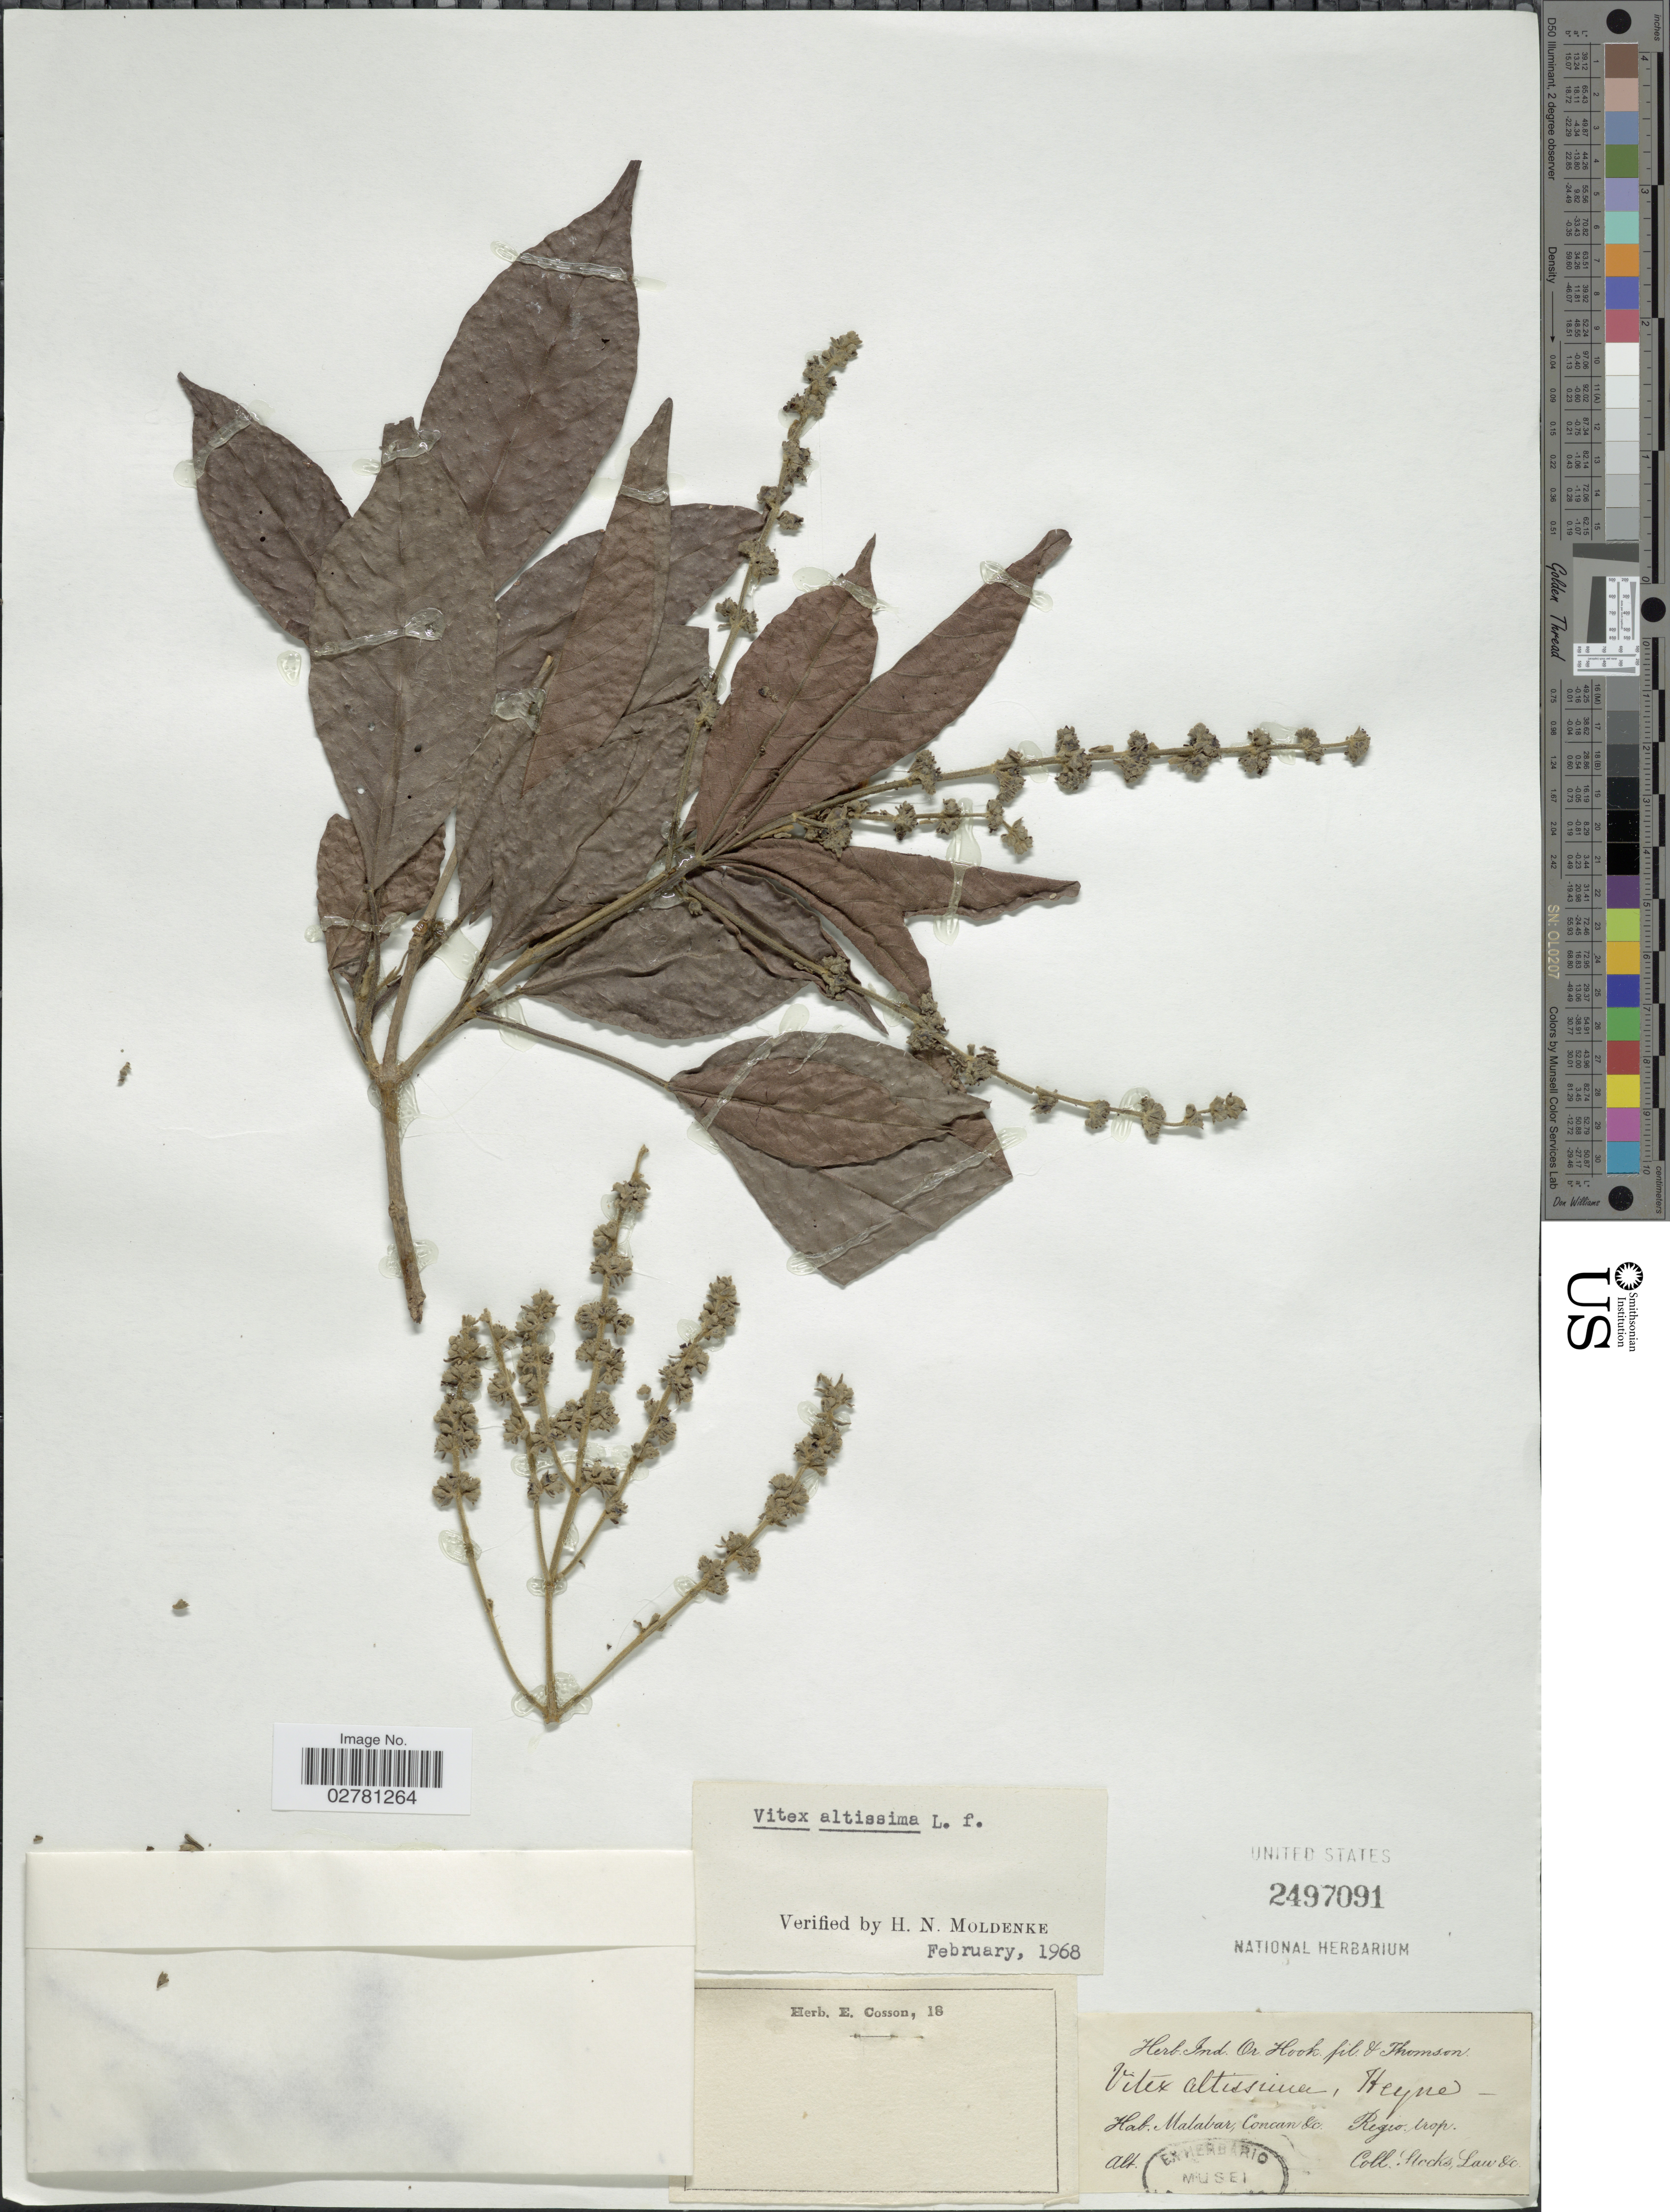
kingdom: Plantae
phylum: Tracheophyta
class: Magnoliopsida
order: Lamiales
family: Lamiaceae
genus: Vitex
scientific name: Vitex altissima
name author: L. f.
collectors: J. Stocks & J. Law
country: India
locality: Malabar, Concan &c. Regio trop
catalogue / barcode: US 2497091